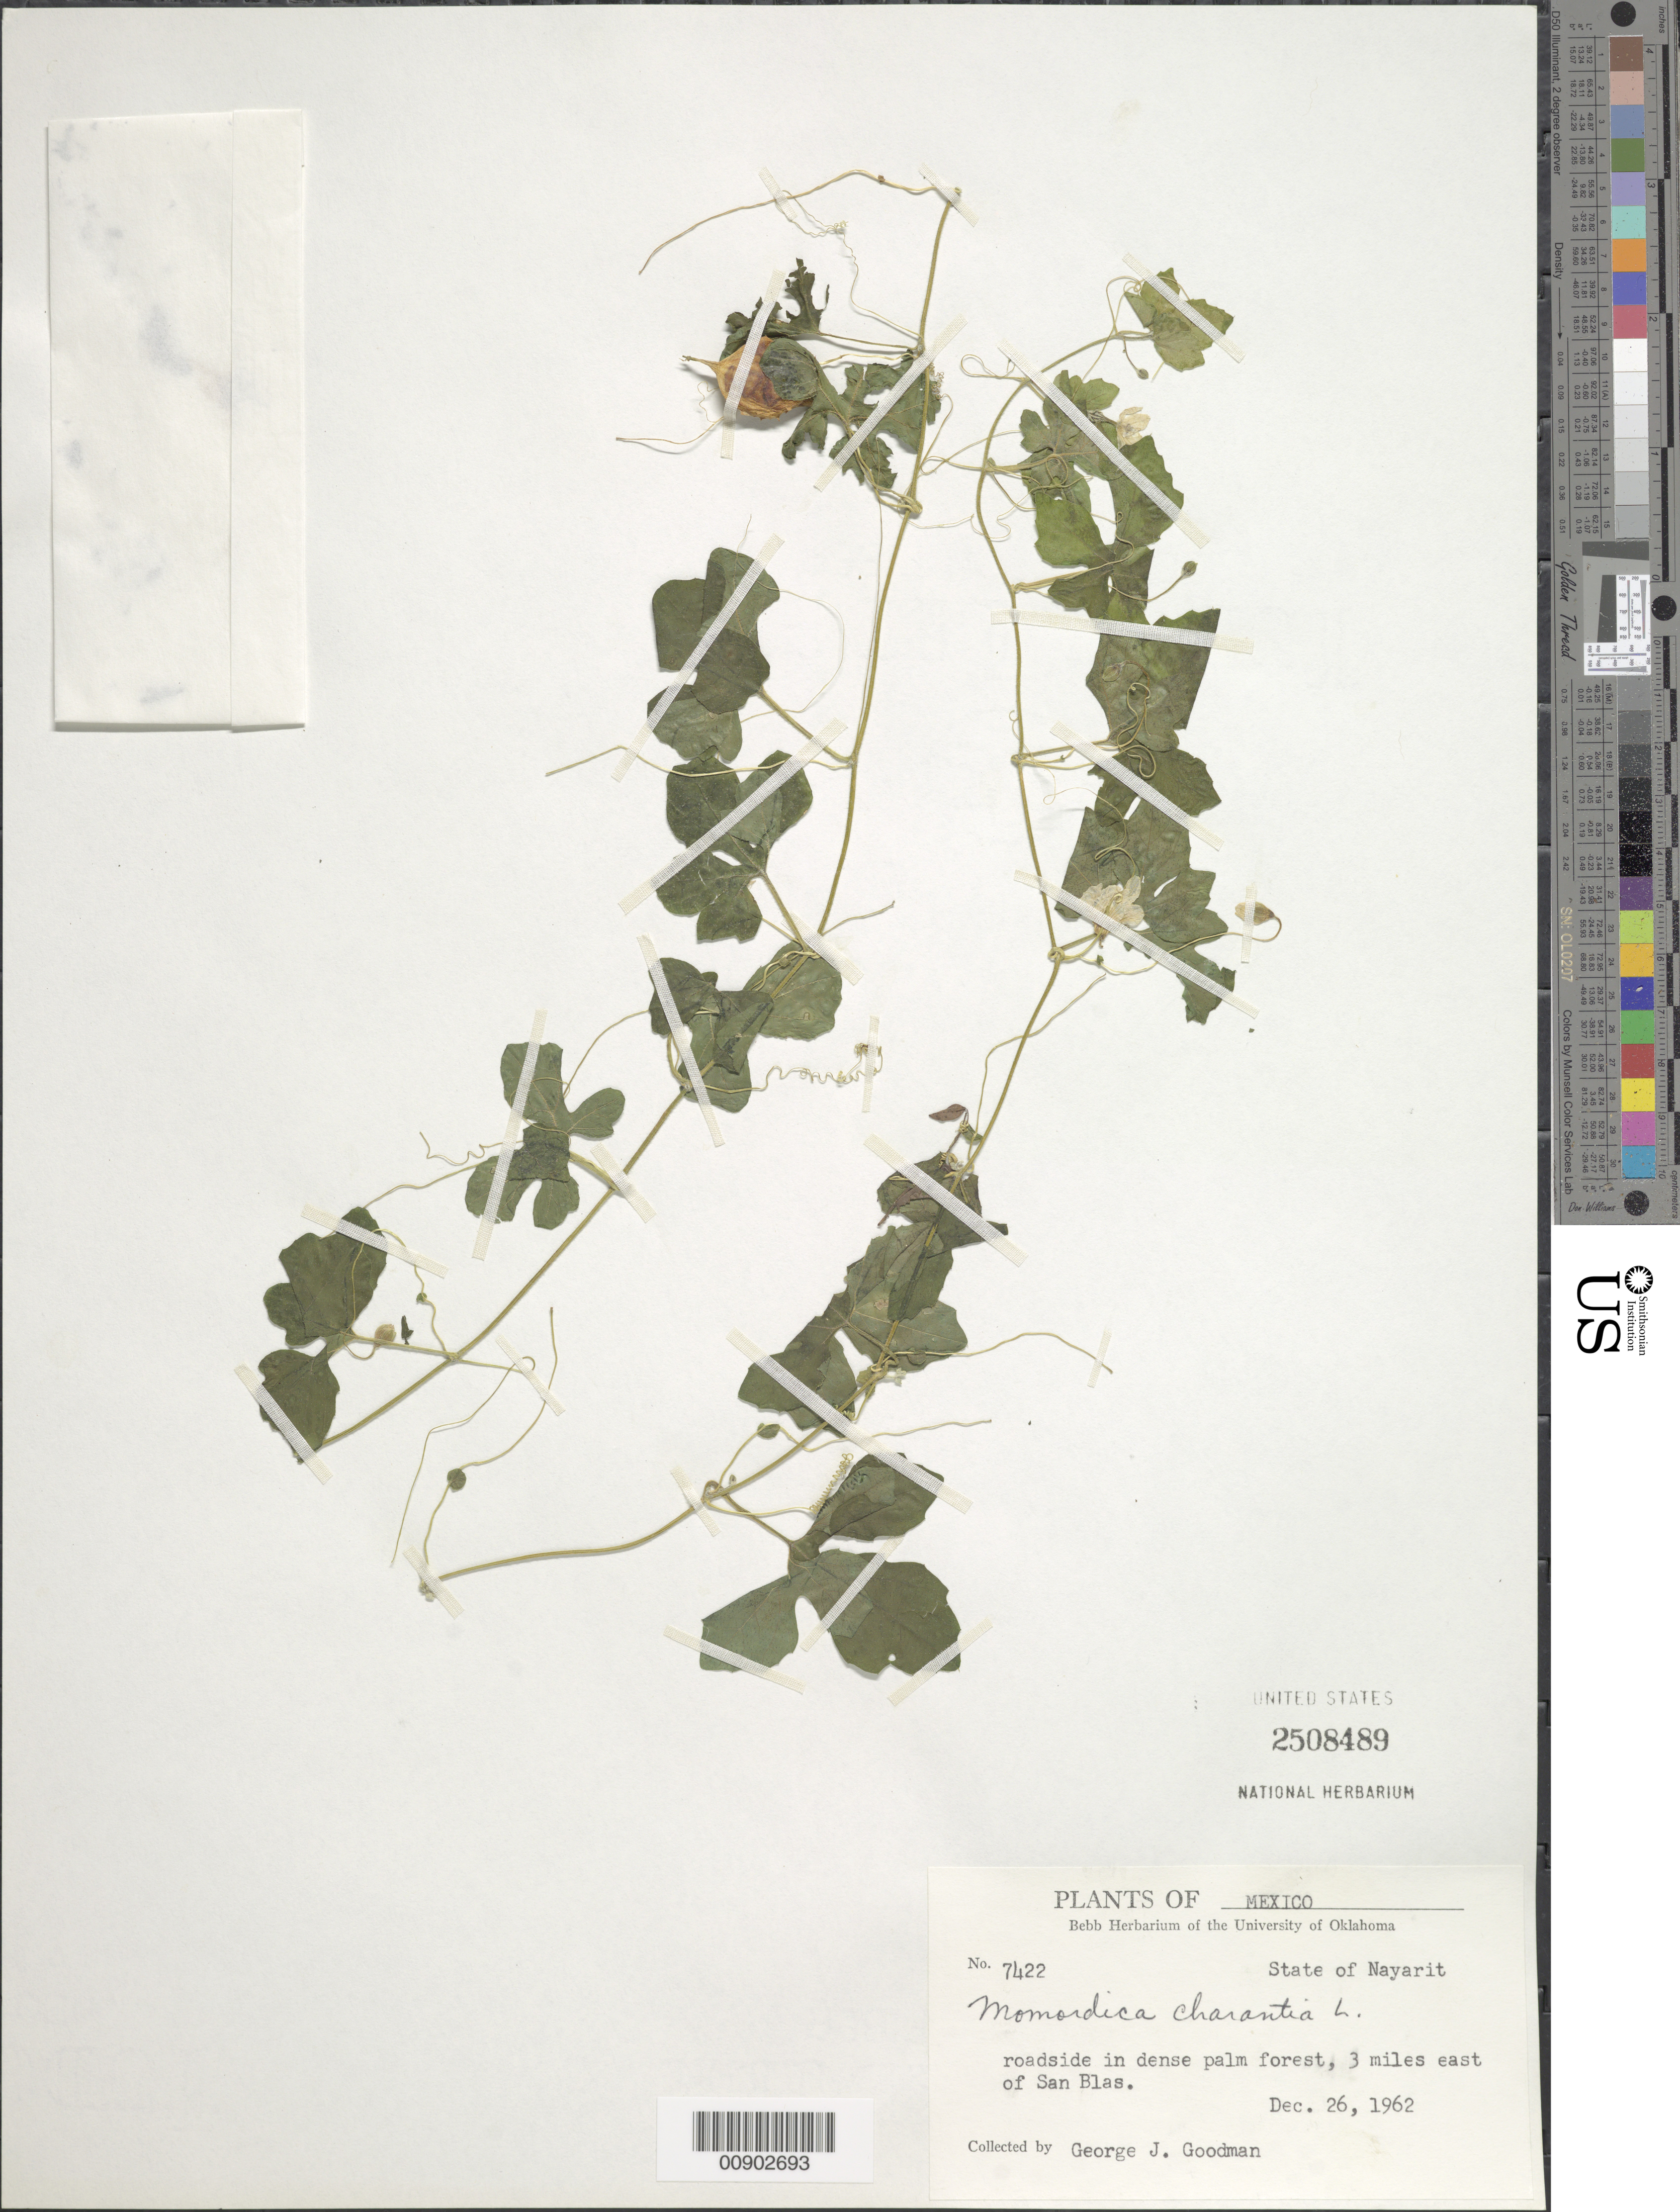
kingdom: Plantae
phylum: Tracheophyta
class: Magnoliopsida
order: Cucurbitales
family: Cucurbitaceae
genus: Momordica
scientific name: Momordica charantia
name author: L.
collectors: G. J. Goodman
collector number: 7422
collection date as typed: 26 Dec 1962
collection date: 1962-12-26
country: Mexico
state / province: Nayarit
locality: Roadside 3 miles east of San Blas, Nayarit.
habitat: Roadside in dense palm forest.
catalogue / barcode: US 2508489